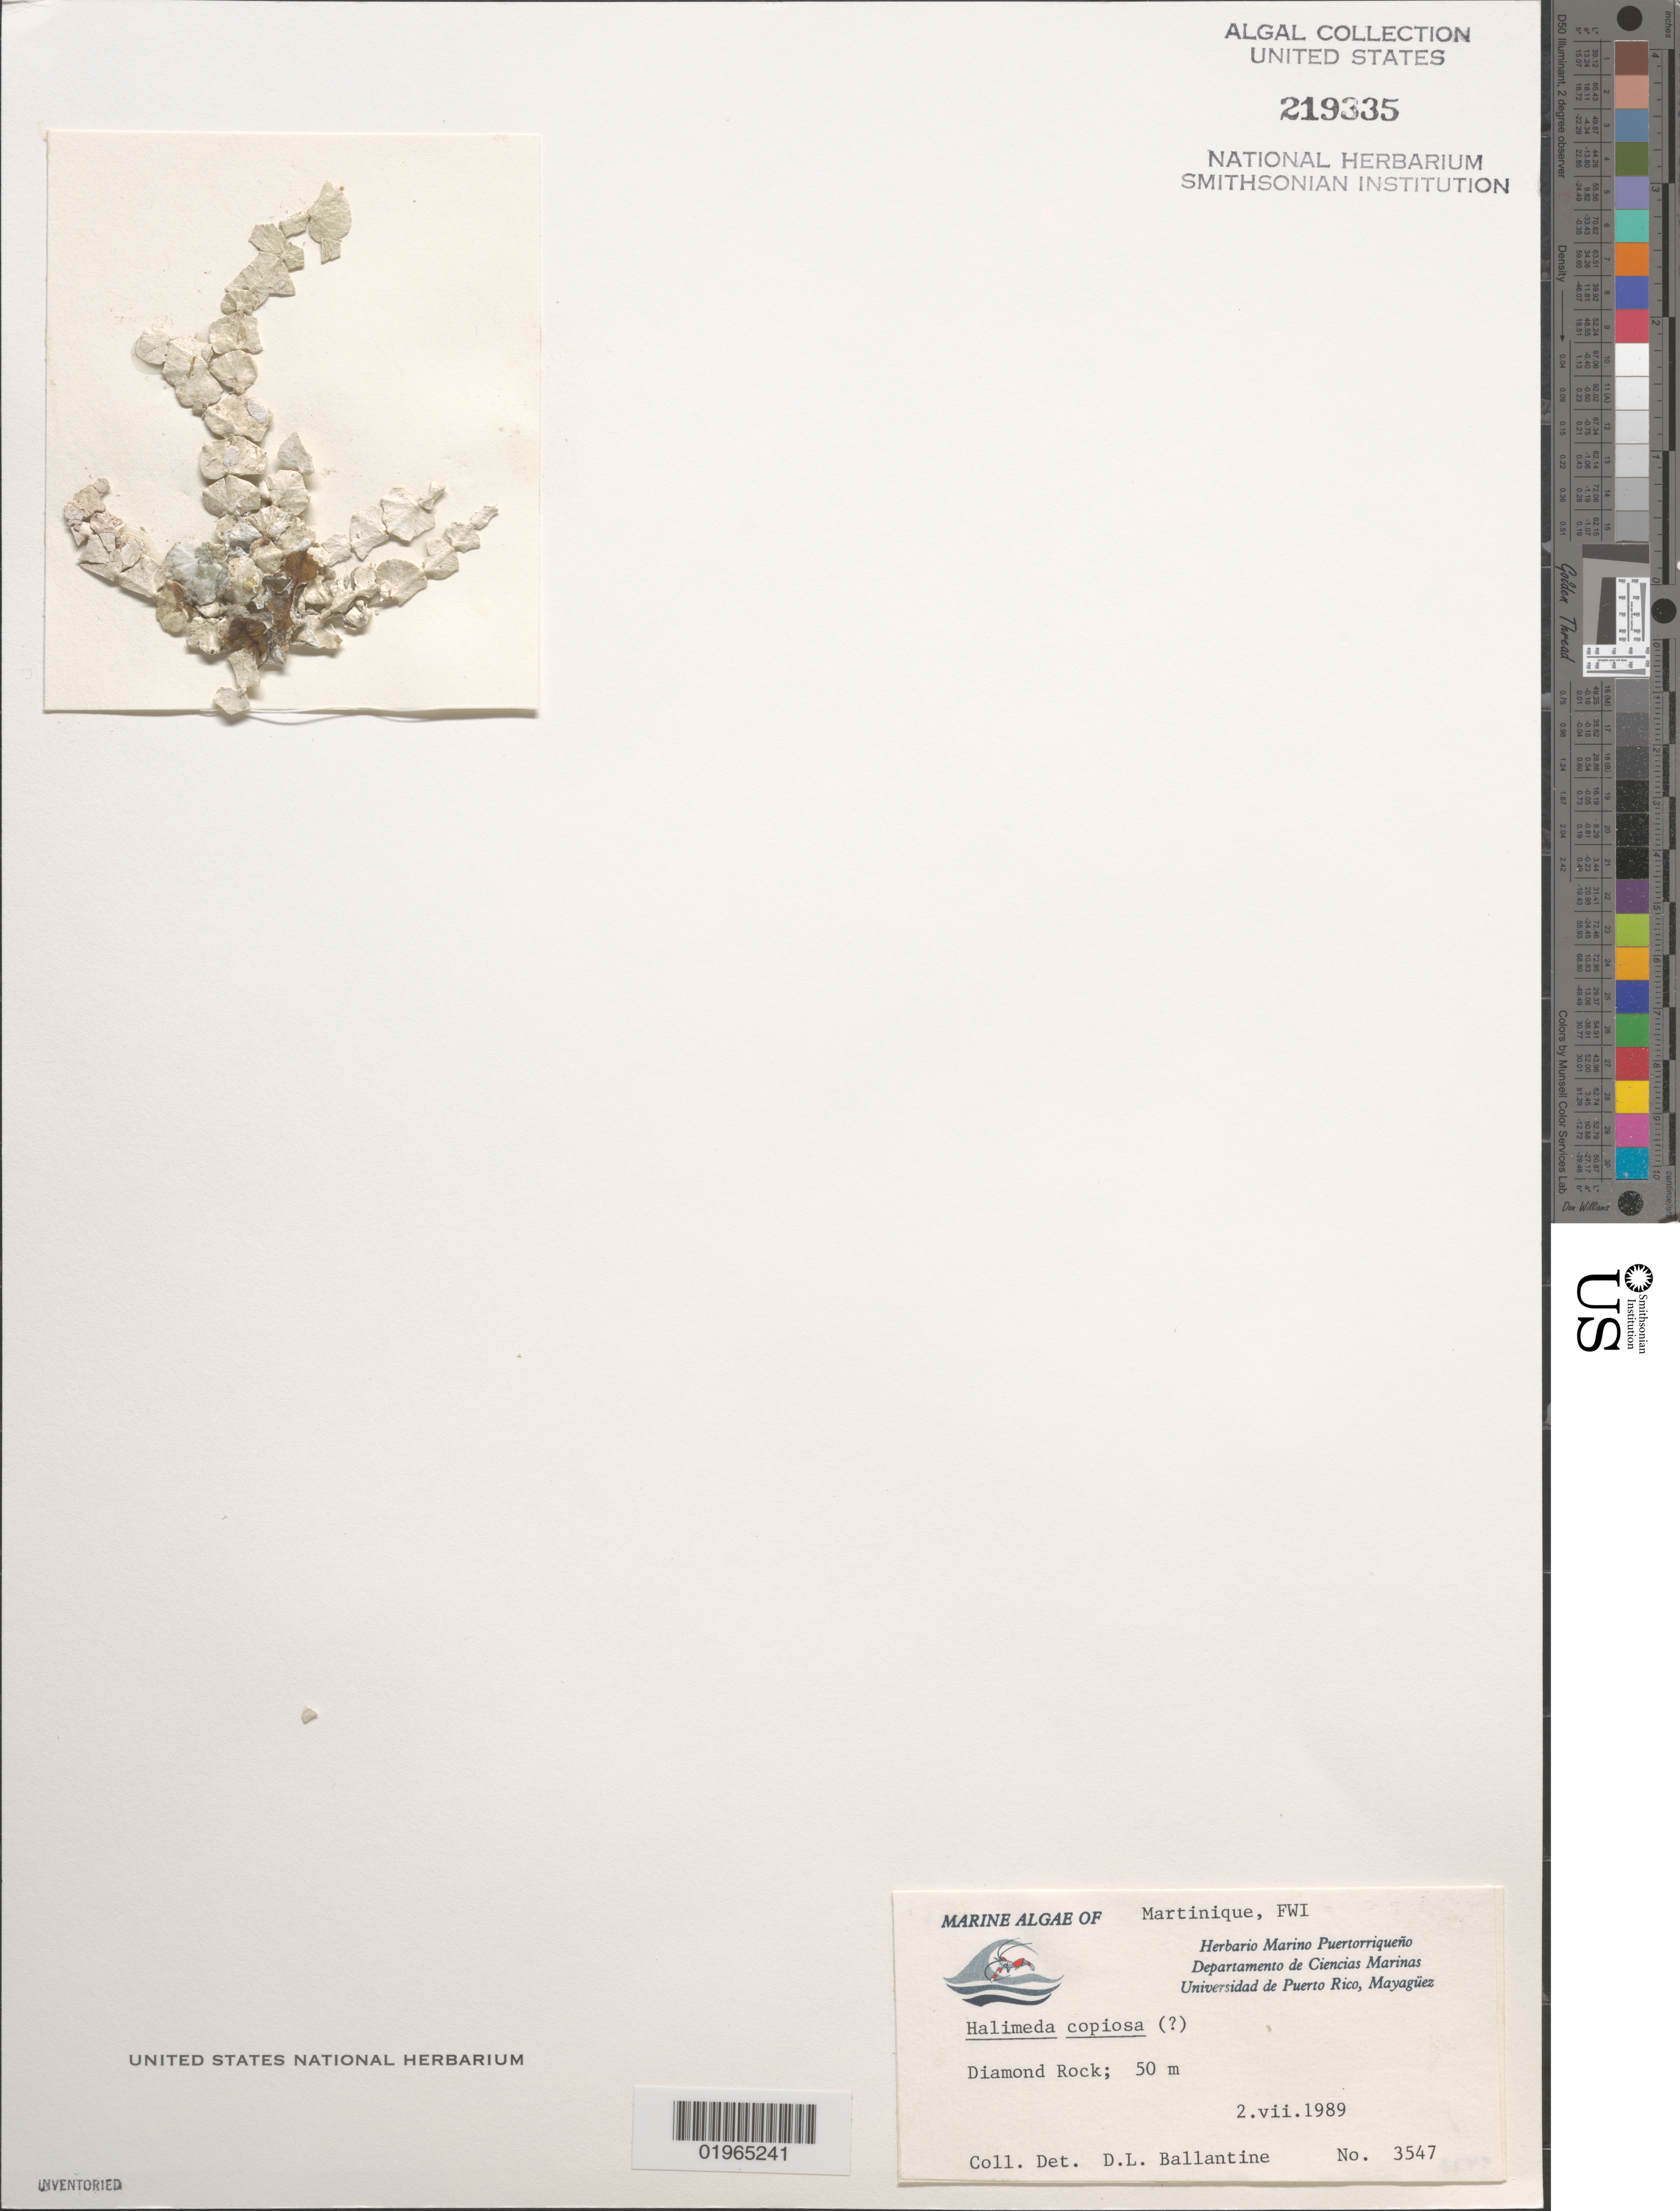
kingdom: Plantae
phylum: Chlorophyta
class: Ulvophyceae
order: Bryopsidales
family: Halimedaceae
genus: Halimeda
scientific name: Halimeda copiosa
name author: Goreau & E.A. Graham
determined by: Ballantine, D. L.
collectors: D.L. Ballantine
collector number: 3547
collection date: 1989-07-02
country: Martinique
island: Martinique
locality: Diamond Rock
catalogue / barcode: US 219335